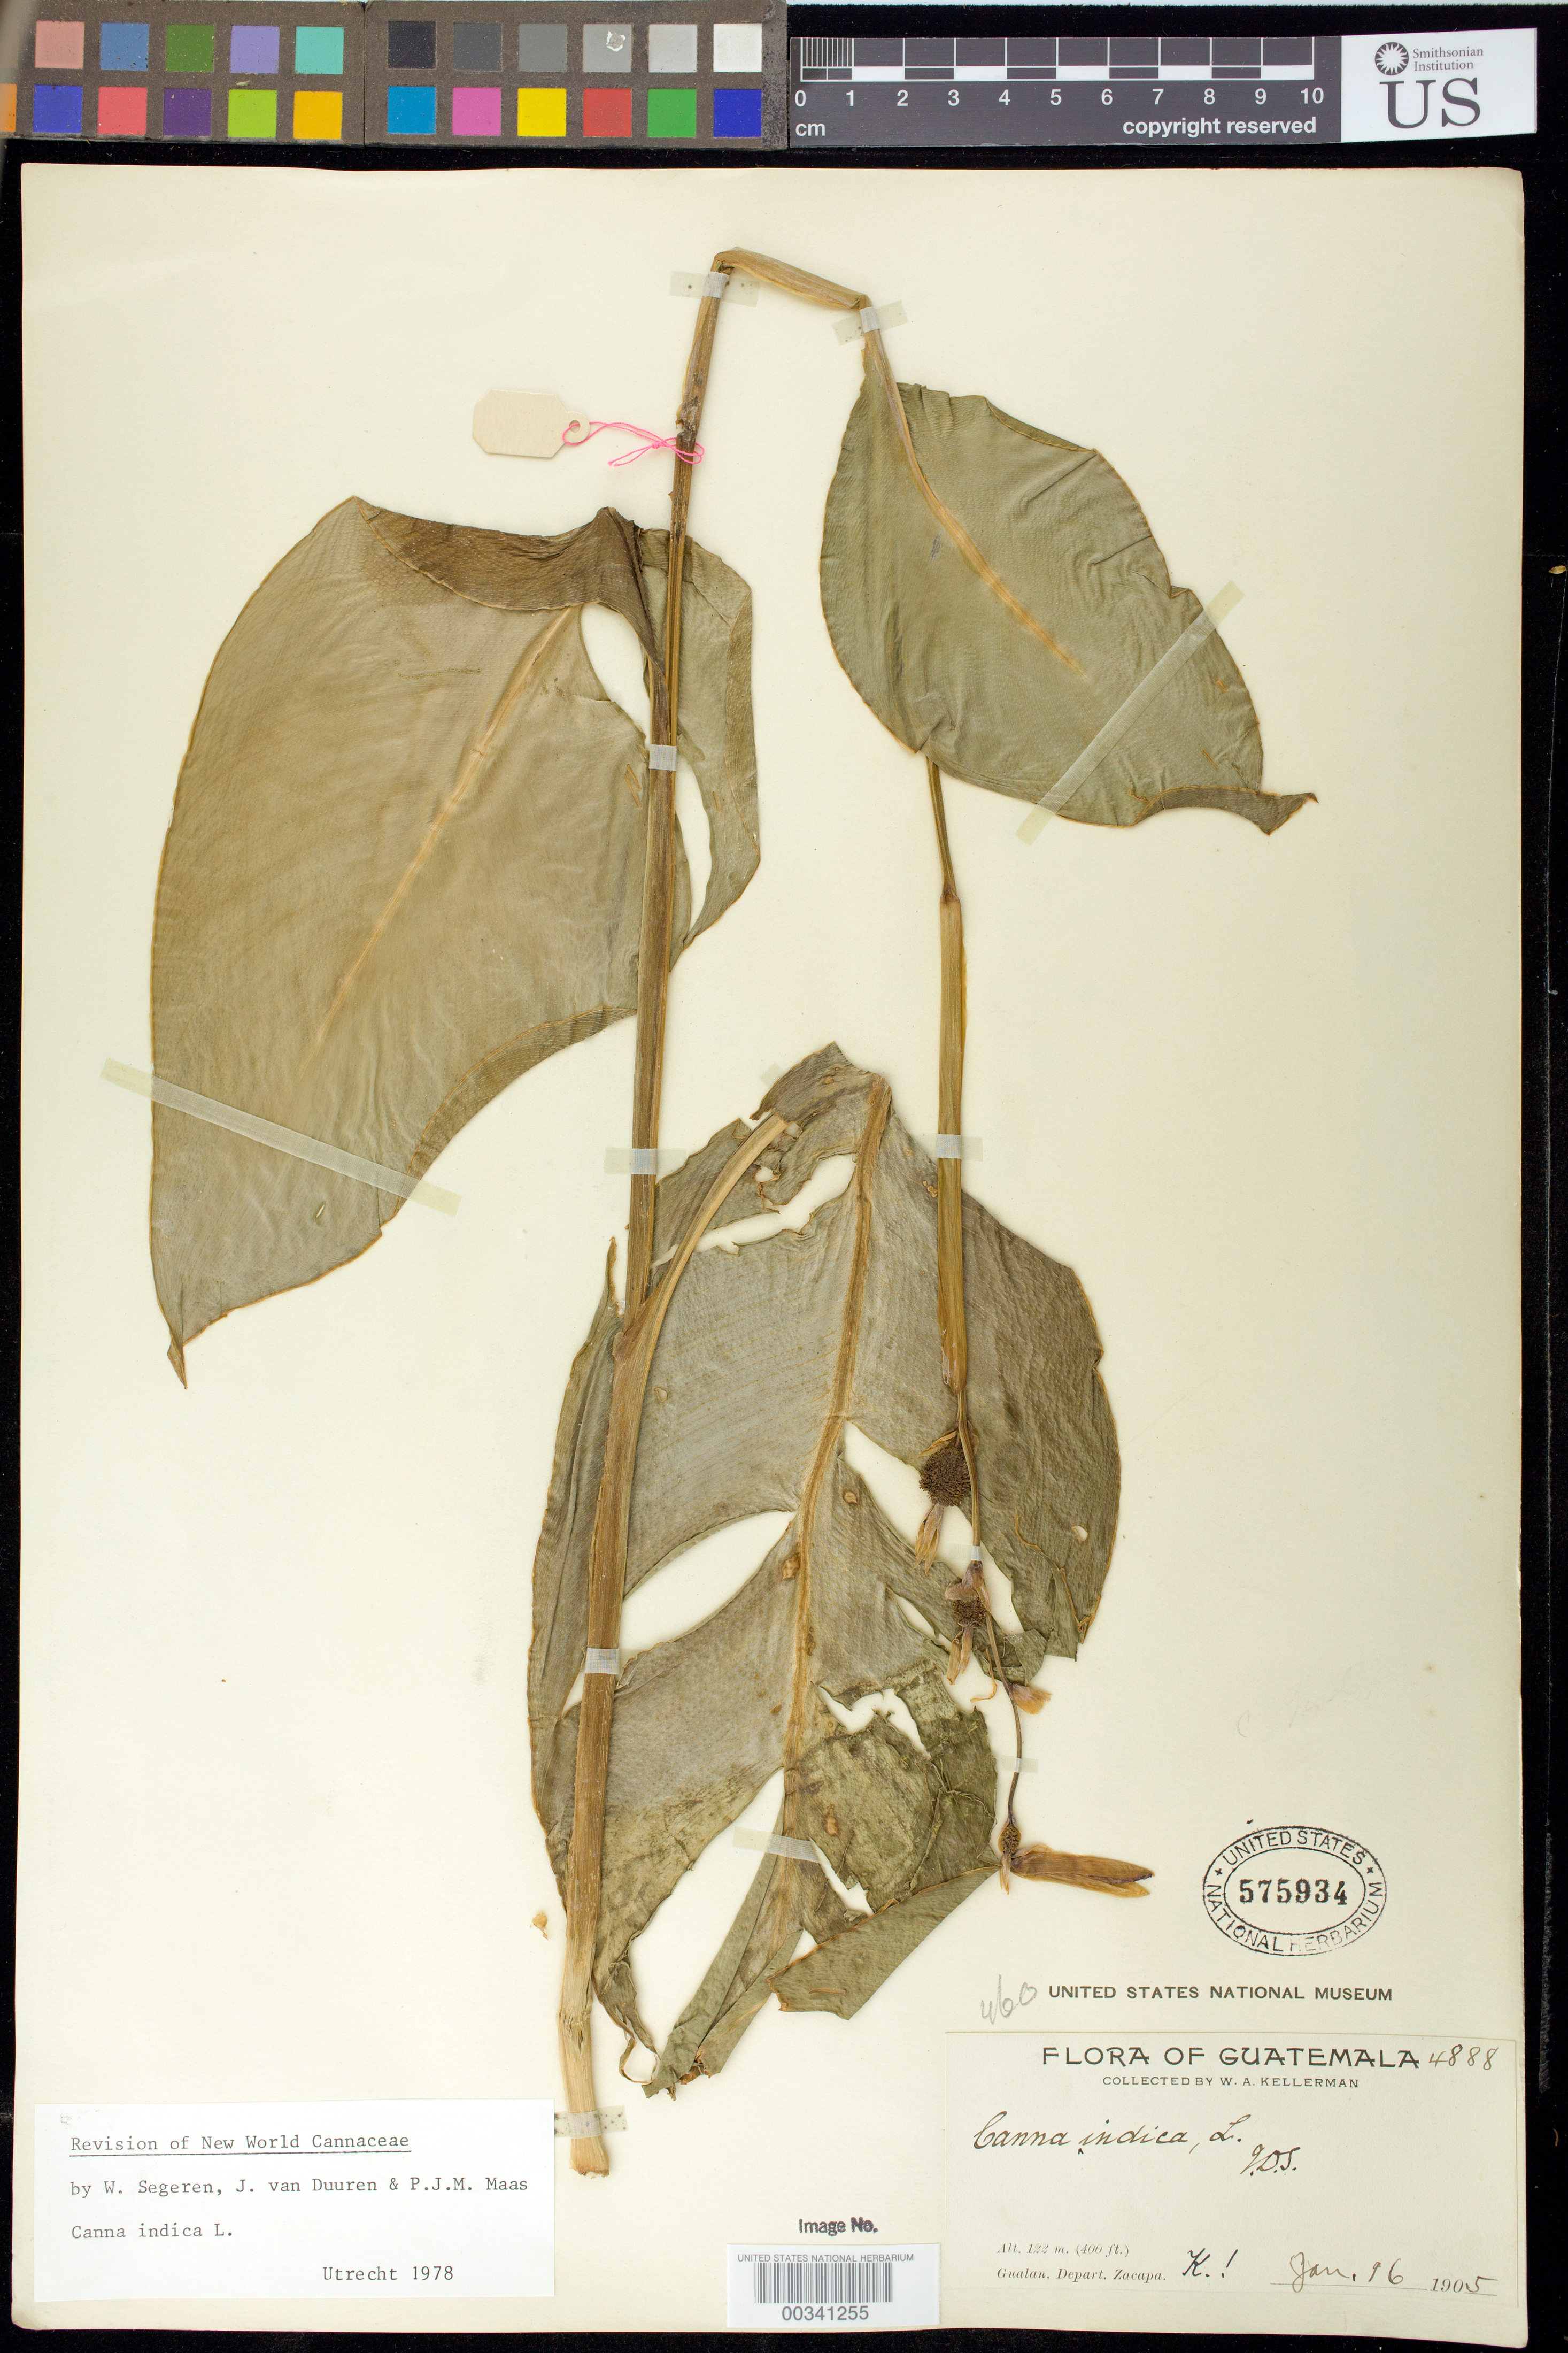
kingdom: Plantae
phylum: Tracheophyta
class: Liliopsida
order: Zingiberales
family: Cannaceae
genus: Canna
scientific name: Canna indica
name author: L.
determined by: Segeren, W.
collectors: W. A. Kellerman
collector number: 4888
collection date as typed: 16 Jan 1905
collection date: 1905-01-16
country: Guatemala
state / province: Zacapa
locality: Gualan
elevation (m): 122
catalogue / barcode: US 575934